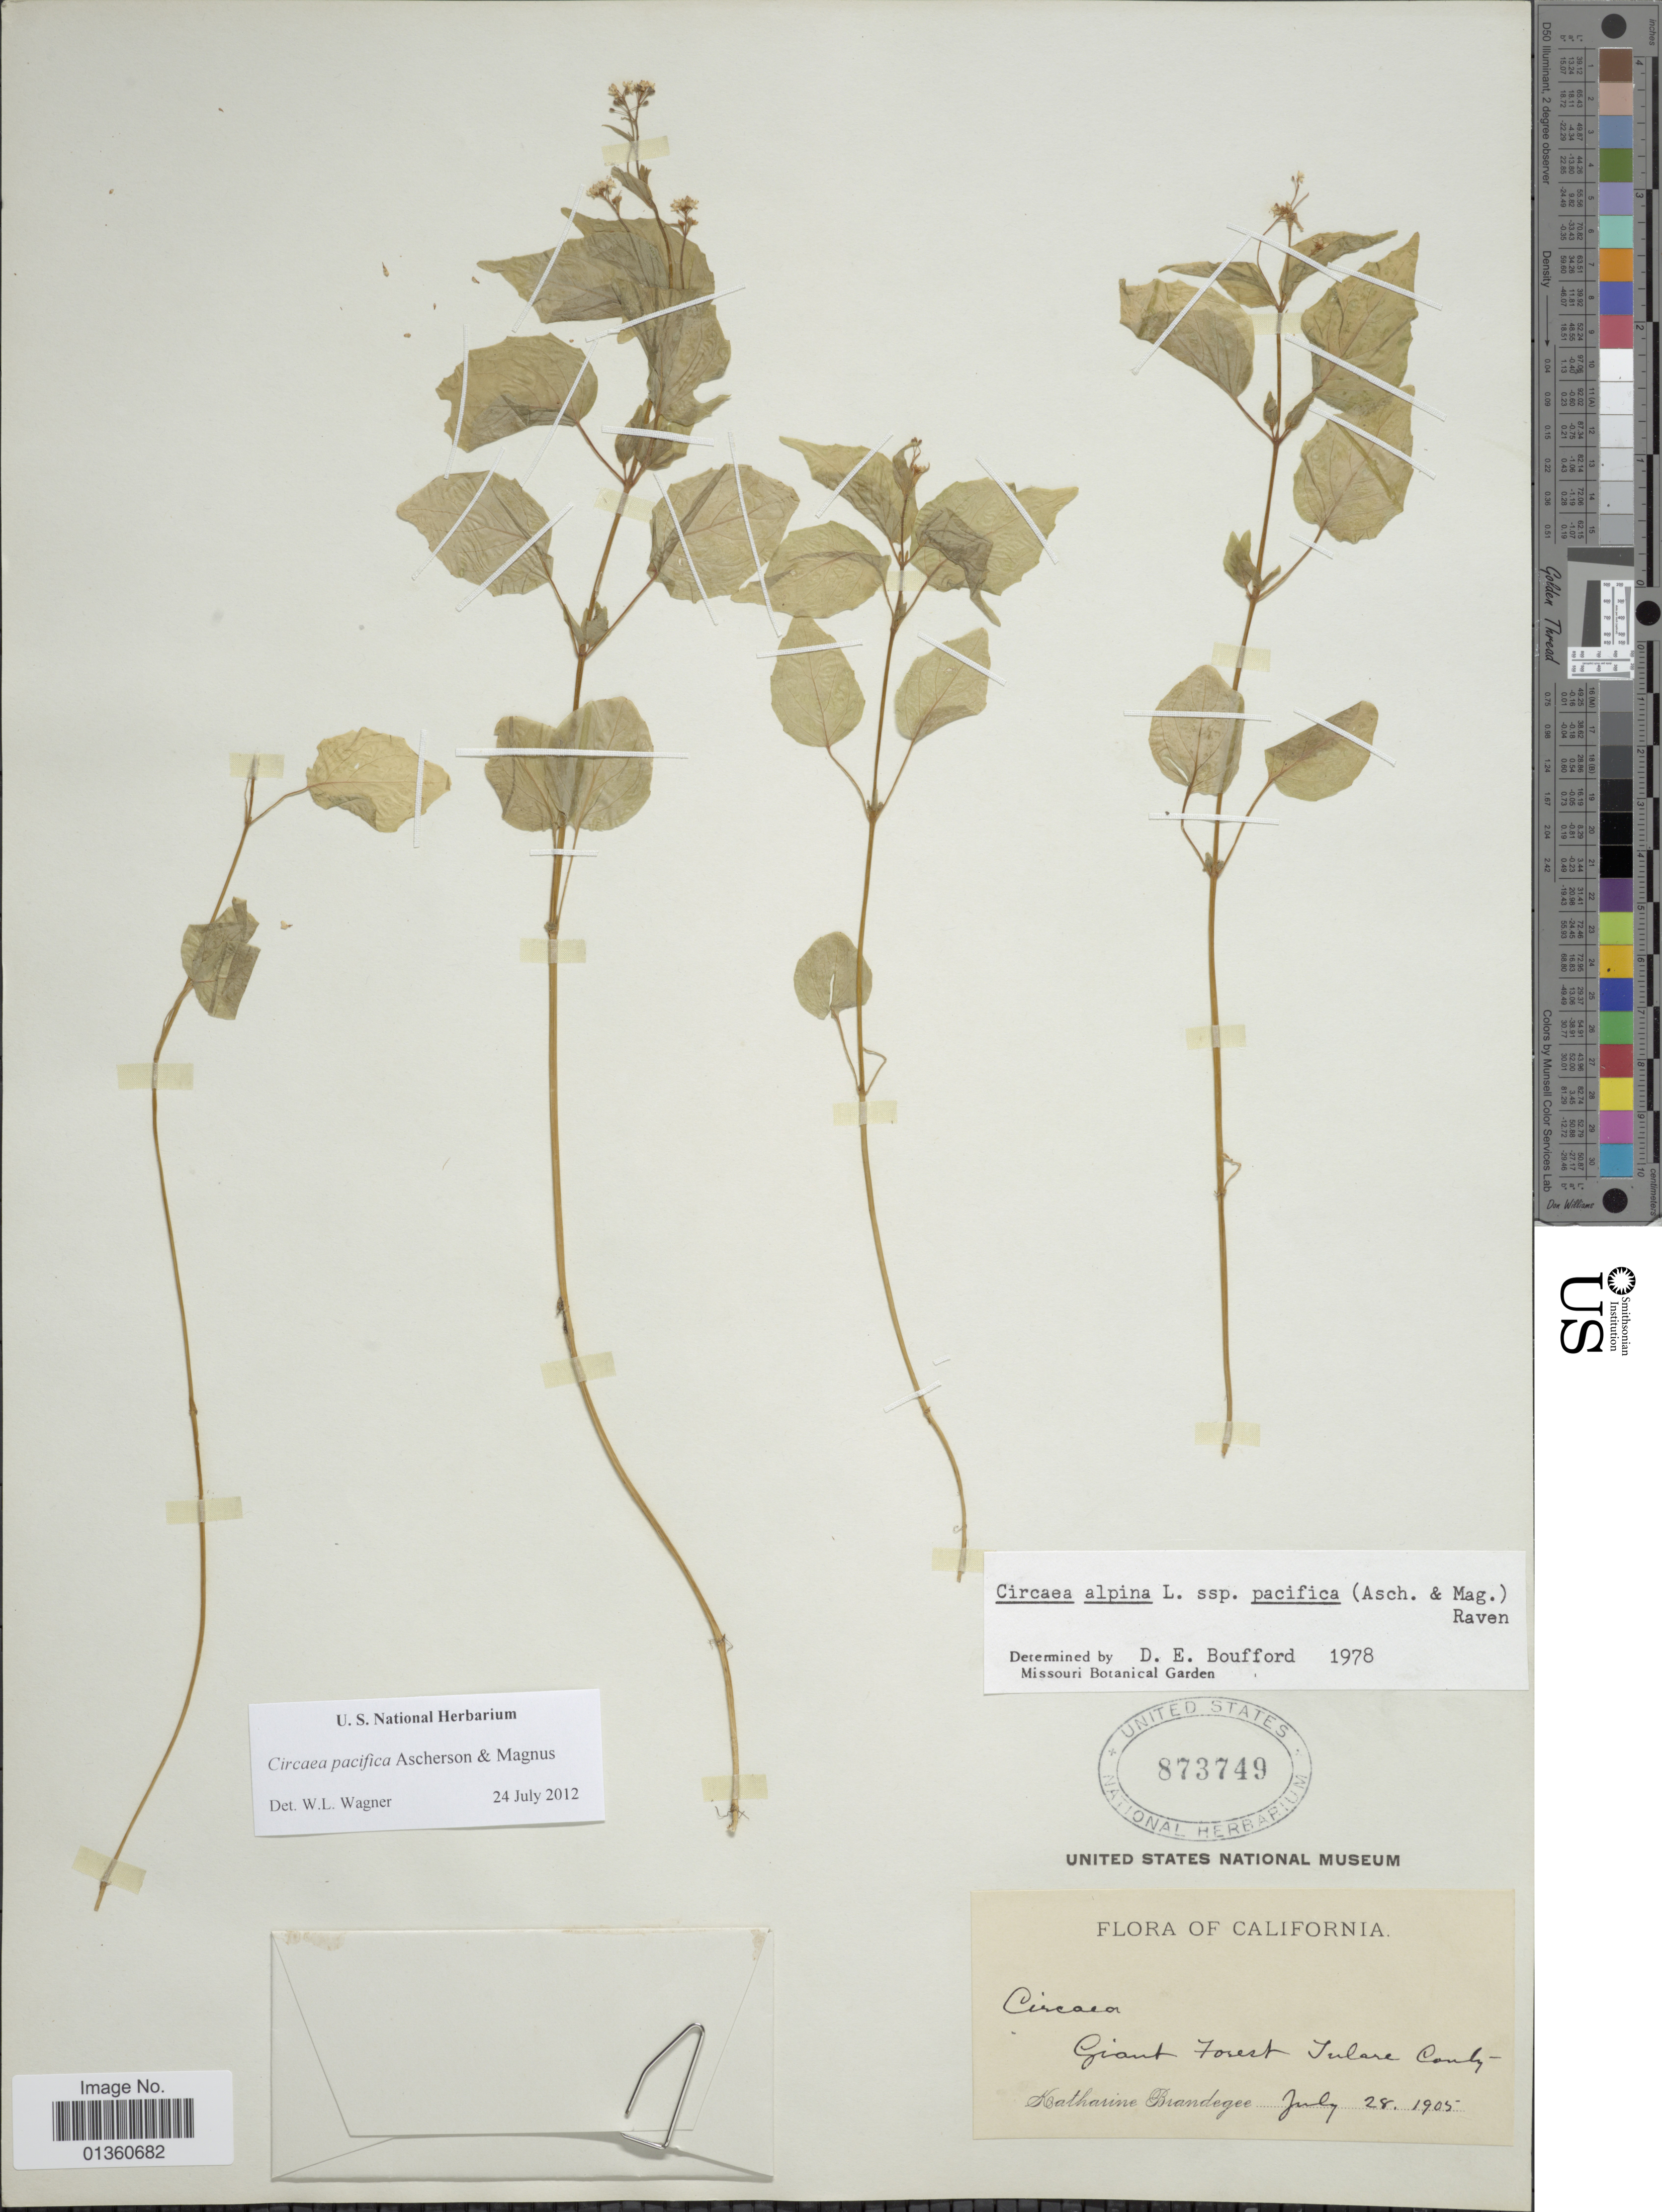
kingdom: Plantae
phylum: Tracheophyta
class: Magnoliopsida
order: Myrtales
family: Onagraceae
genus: Circaea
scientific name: Circaea pacifica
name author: Asch. & Magnus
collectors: M. K. Brandegee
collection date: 1905-07-28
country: United States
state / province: California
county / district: Tulare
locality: Giant Forest Tulare County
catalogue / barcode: US 873749